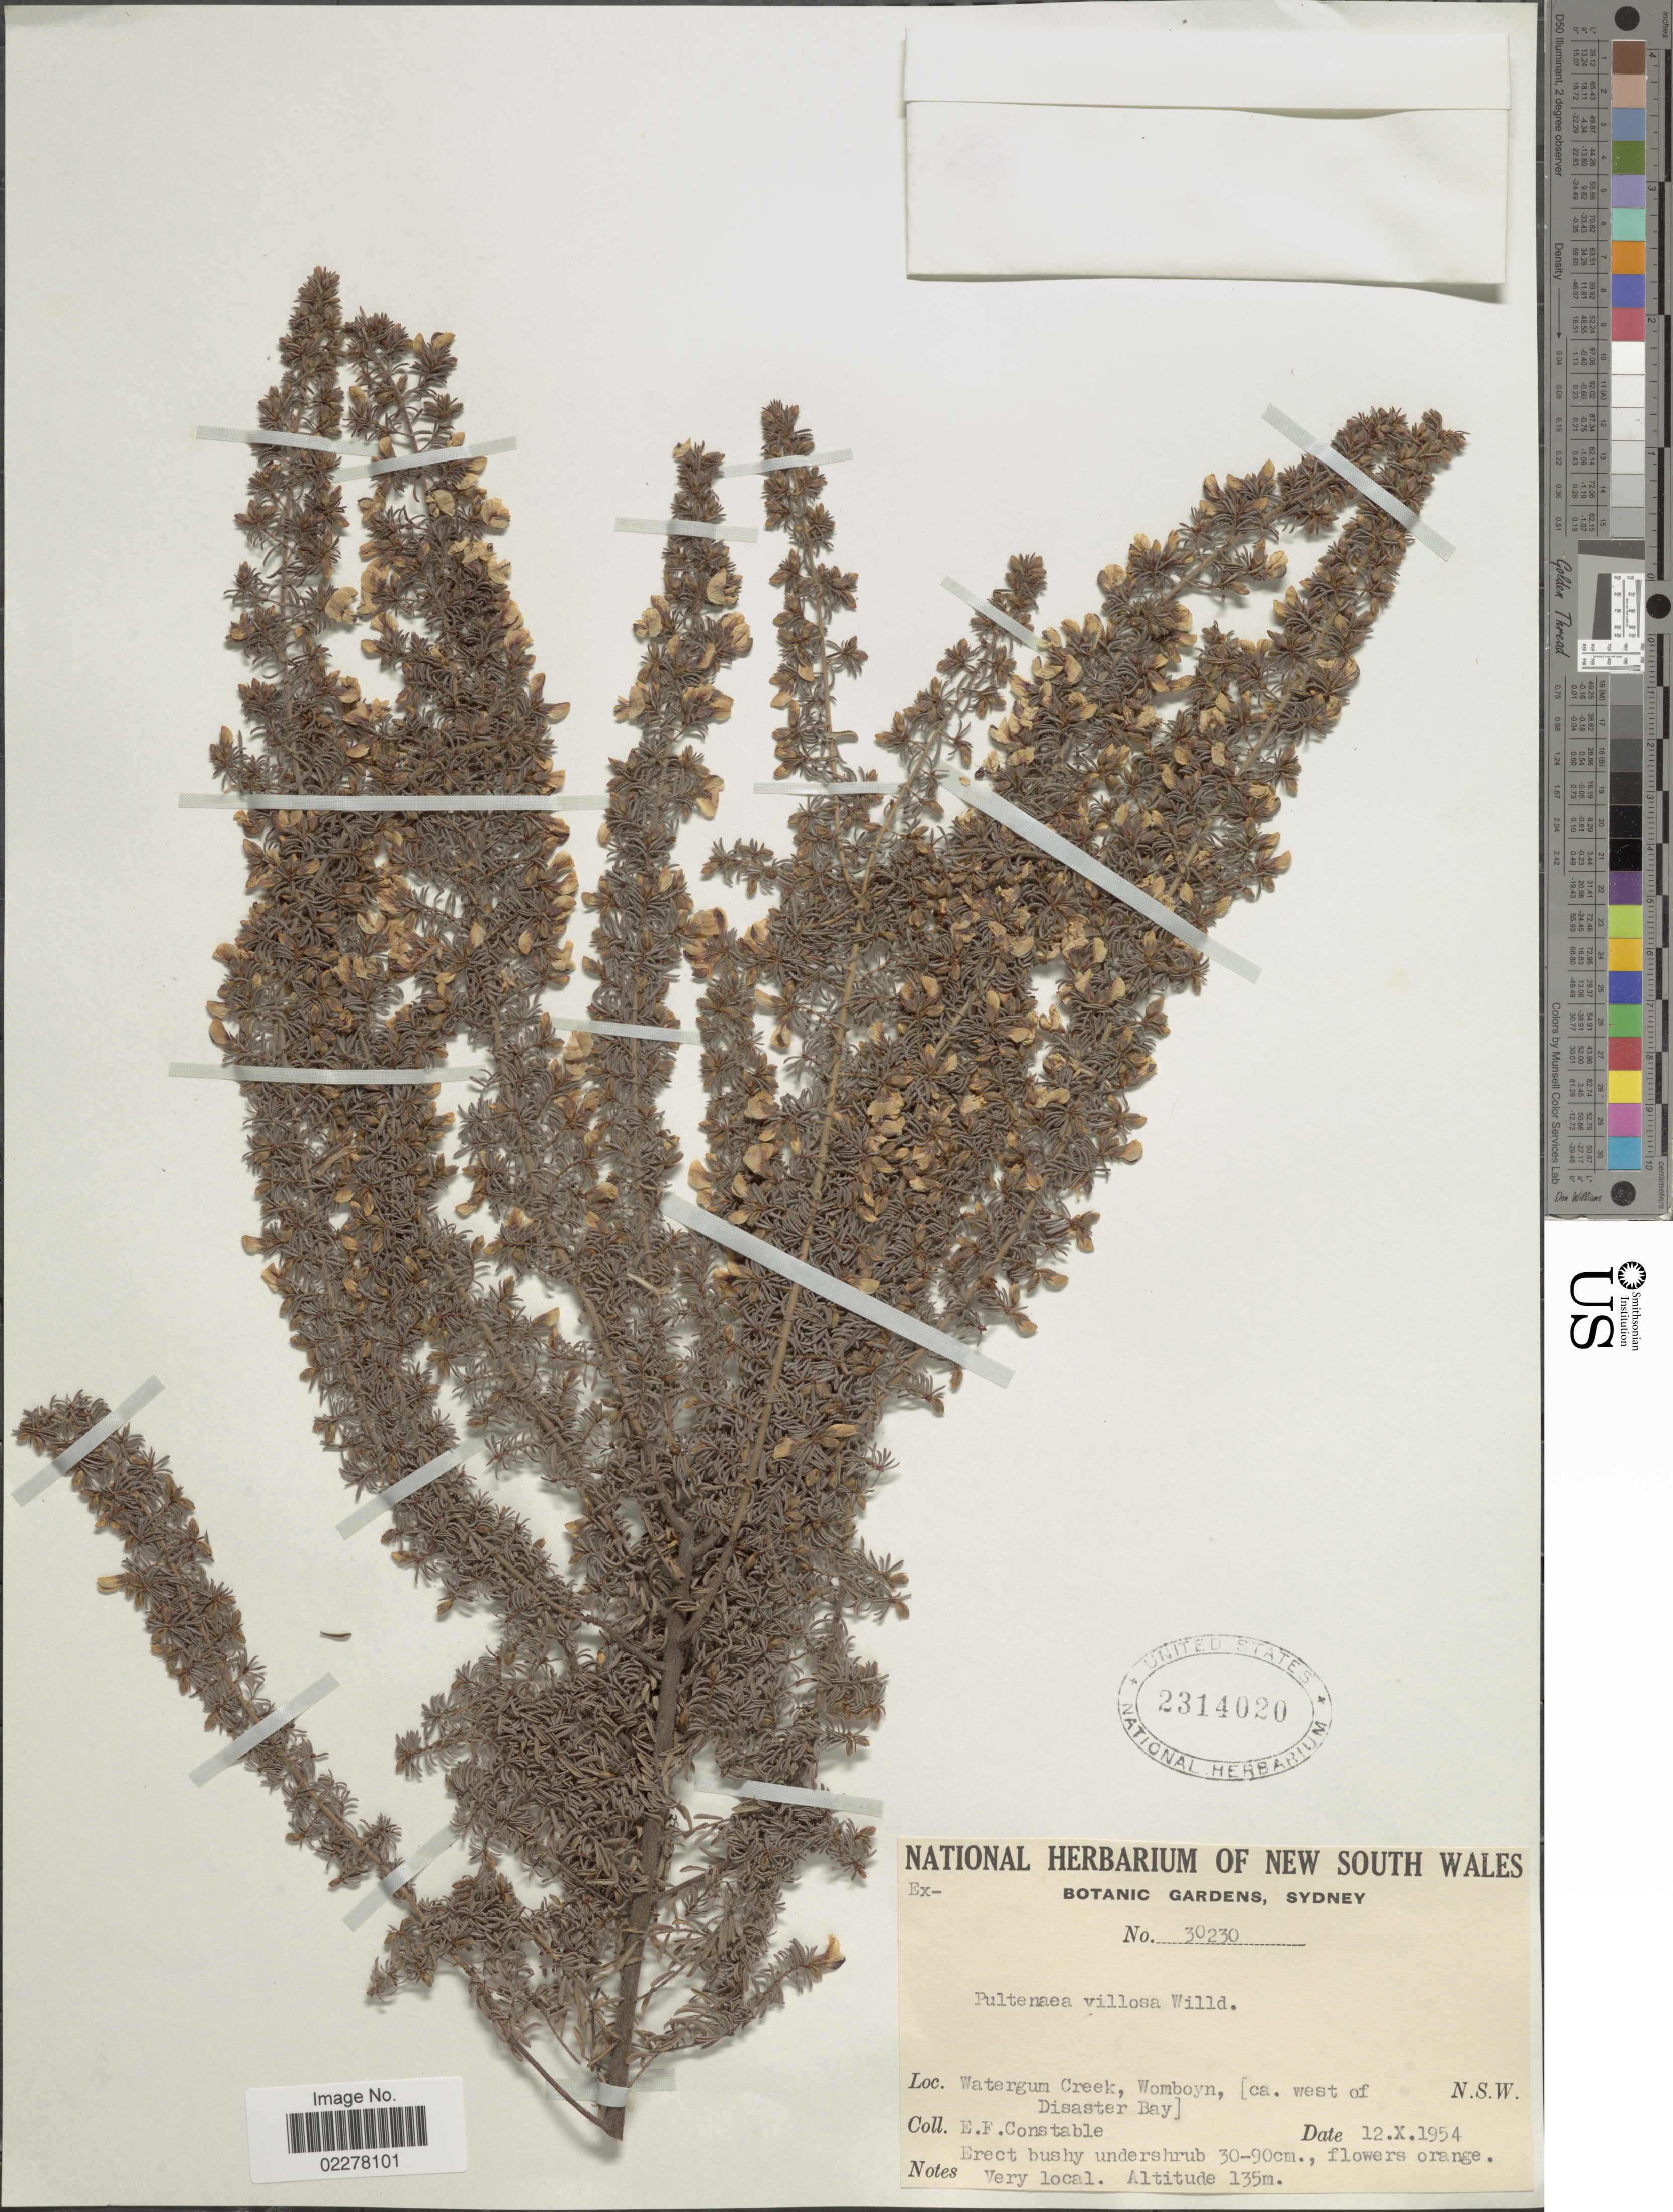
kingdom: Plantae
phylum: Tracheophyta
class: Magnoliopsida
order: Fabales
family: Fabaceae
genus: Pultenaea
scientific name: Pultenaea villosa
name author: Willd.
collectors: E. F. Constable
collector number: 30230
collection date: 1954-10-12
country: Australia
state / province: New South Wales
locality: Watergum Creek, Womboyn, [ca. west of Disaster bay]. N.S.W.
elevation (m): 135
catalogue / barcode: US 2314020